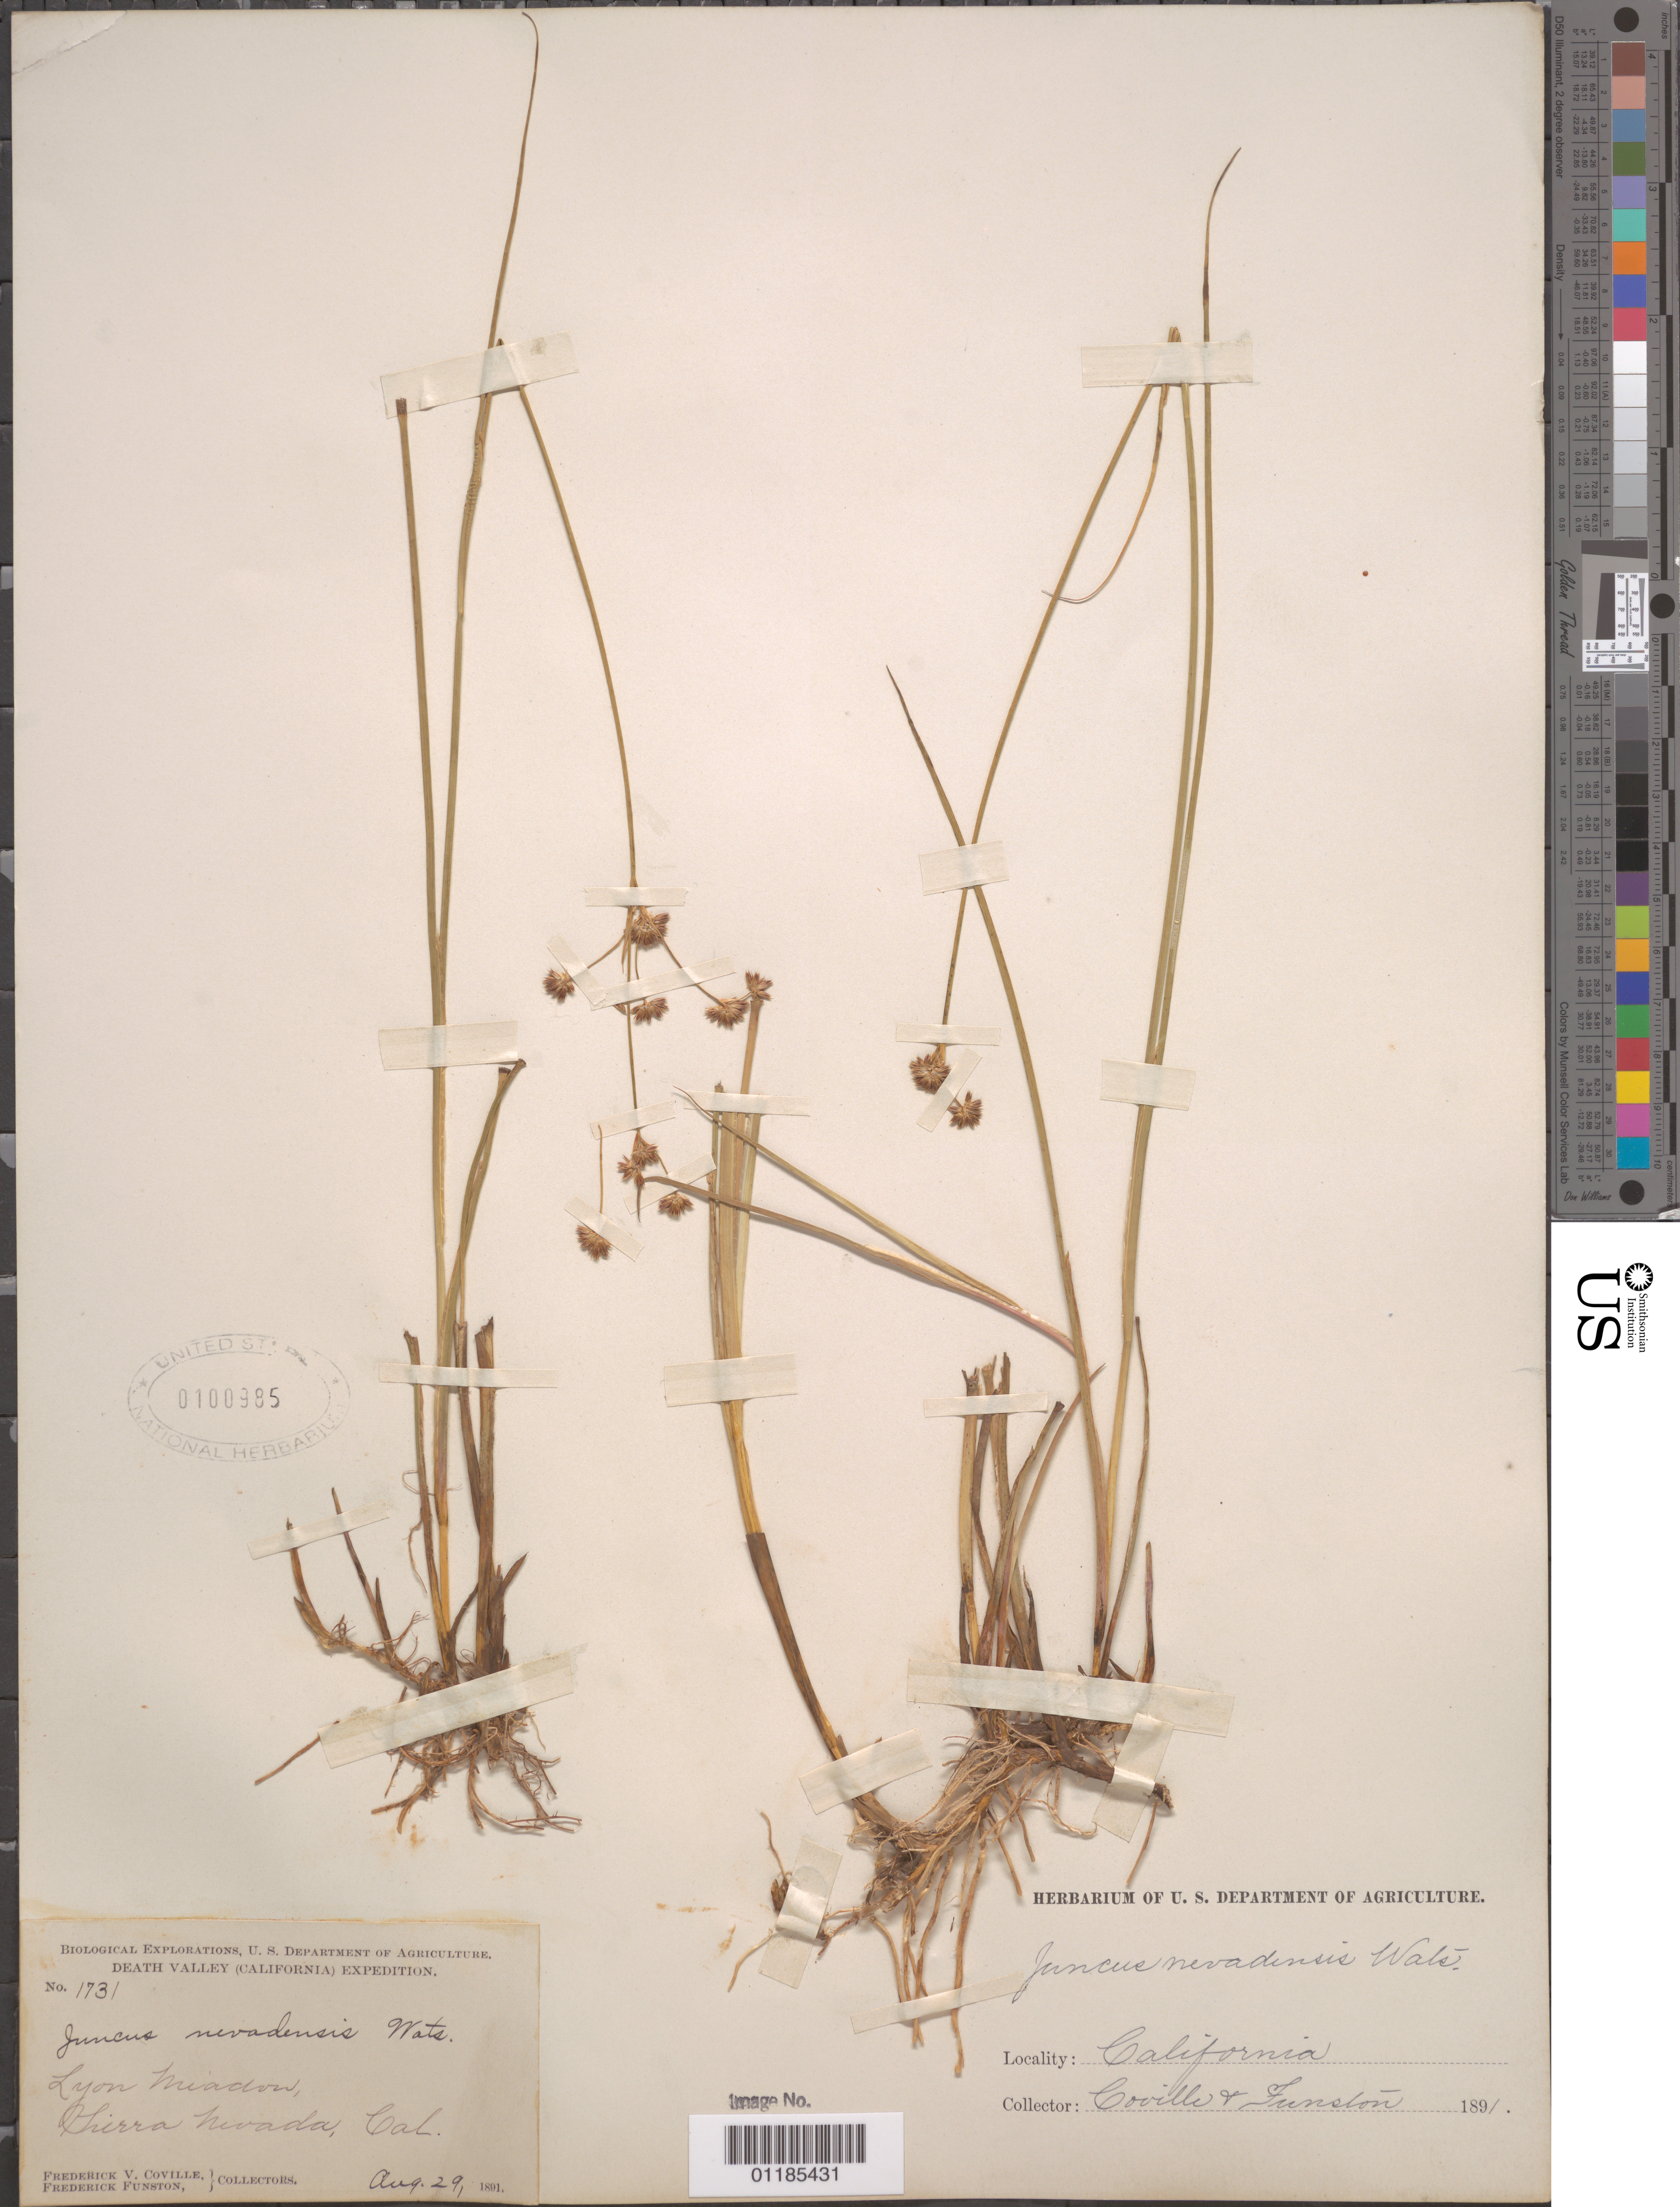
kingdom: Plantae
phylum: Tracheophyta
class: Liliopsida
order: Poales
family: Juncaceae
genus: Juncus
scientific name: Juncus nevadensis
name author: S. Watson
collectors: F. V. Coville & F. Funston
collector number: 1731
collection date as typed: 29 Aug 1891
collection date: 1891-08-29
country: United States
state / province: California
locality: Lyon Meadows, Sierra Nevada.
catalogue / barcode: US 100985